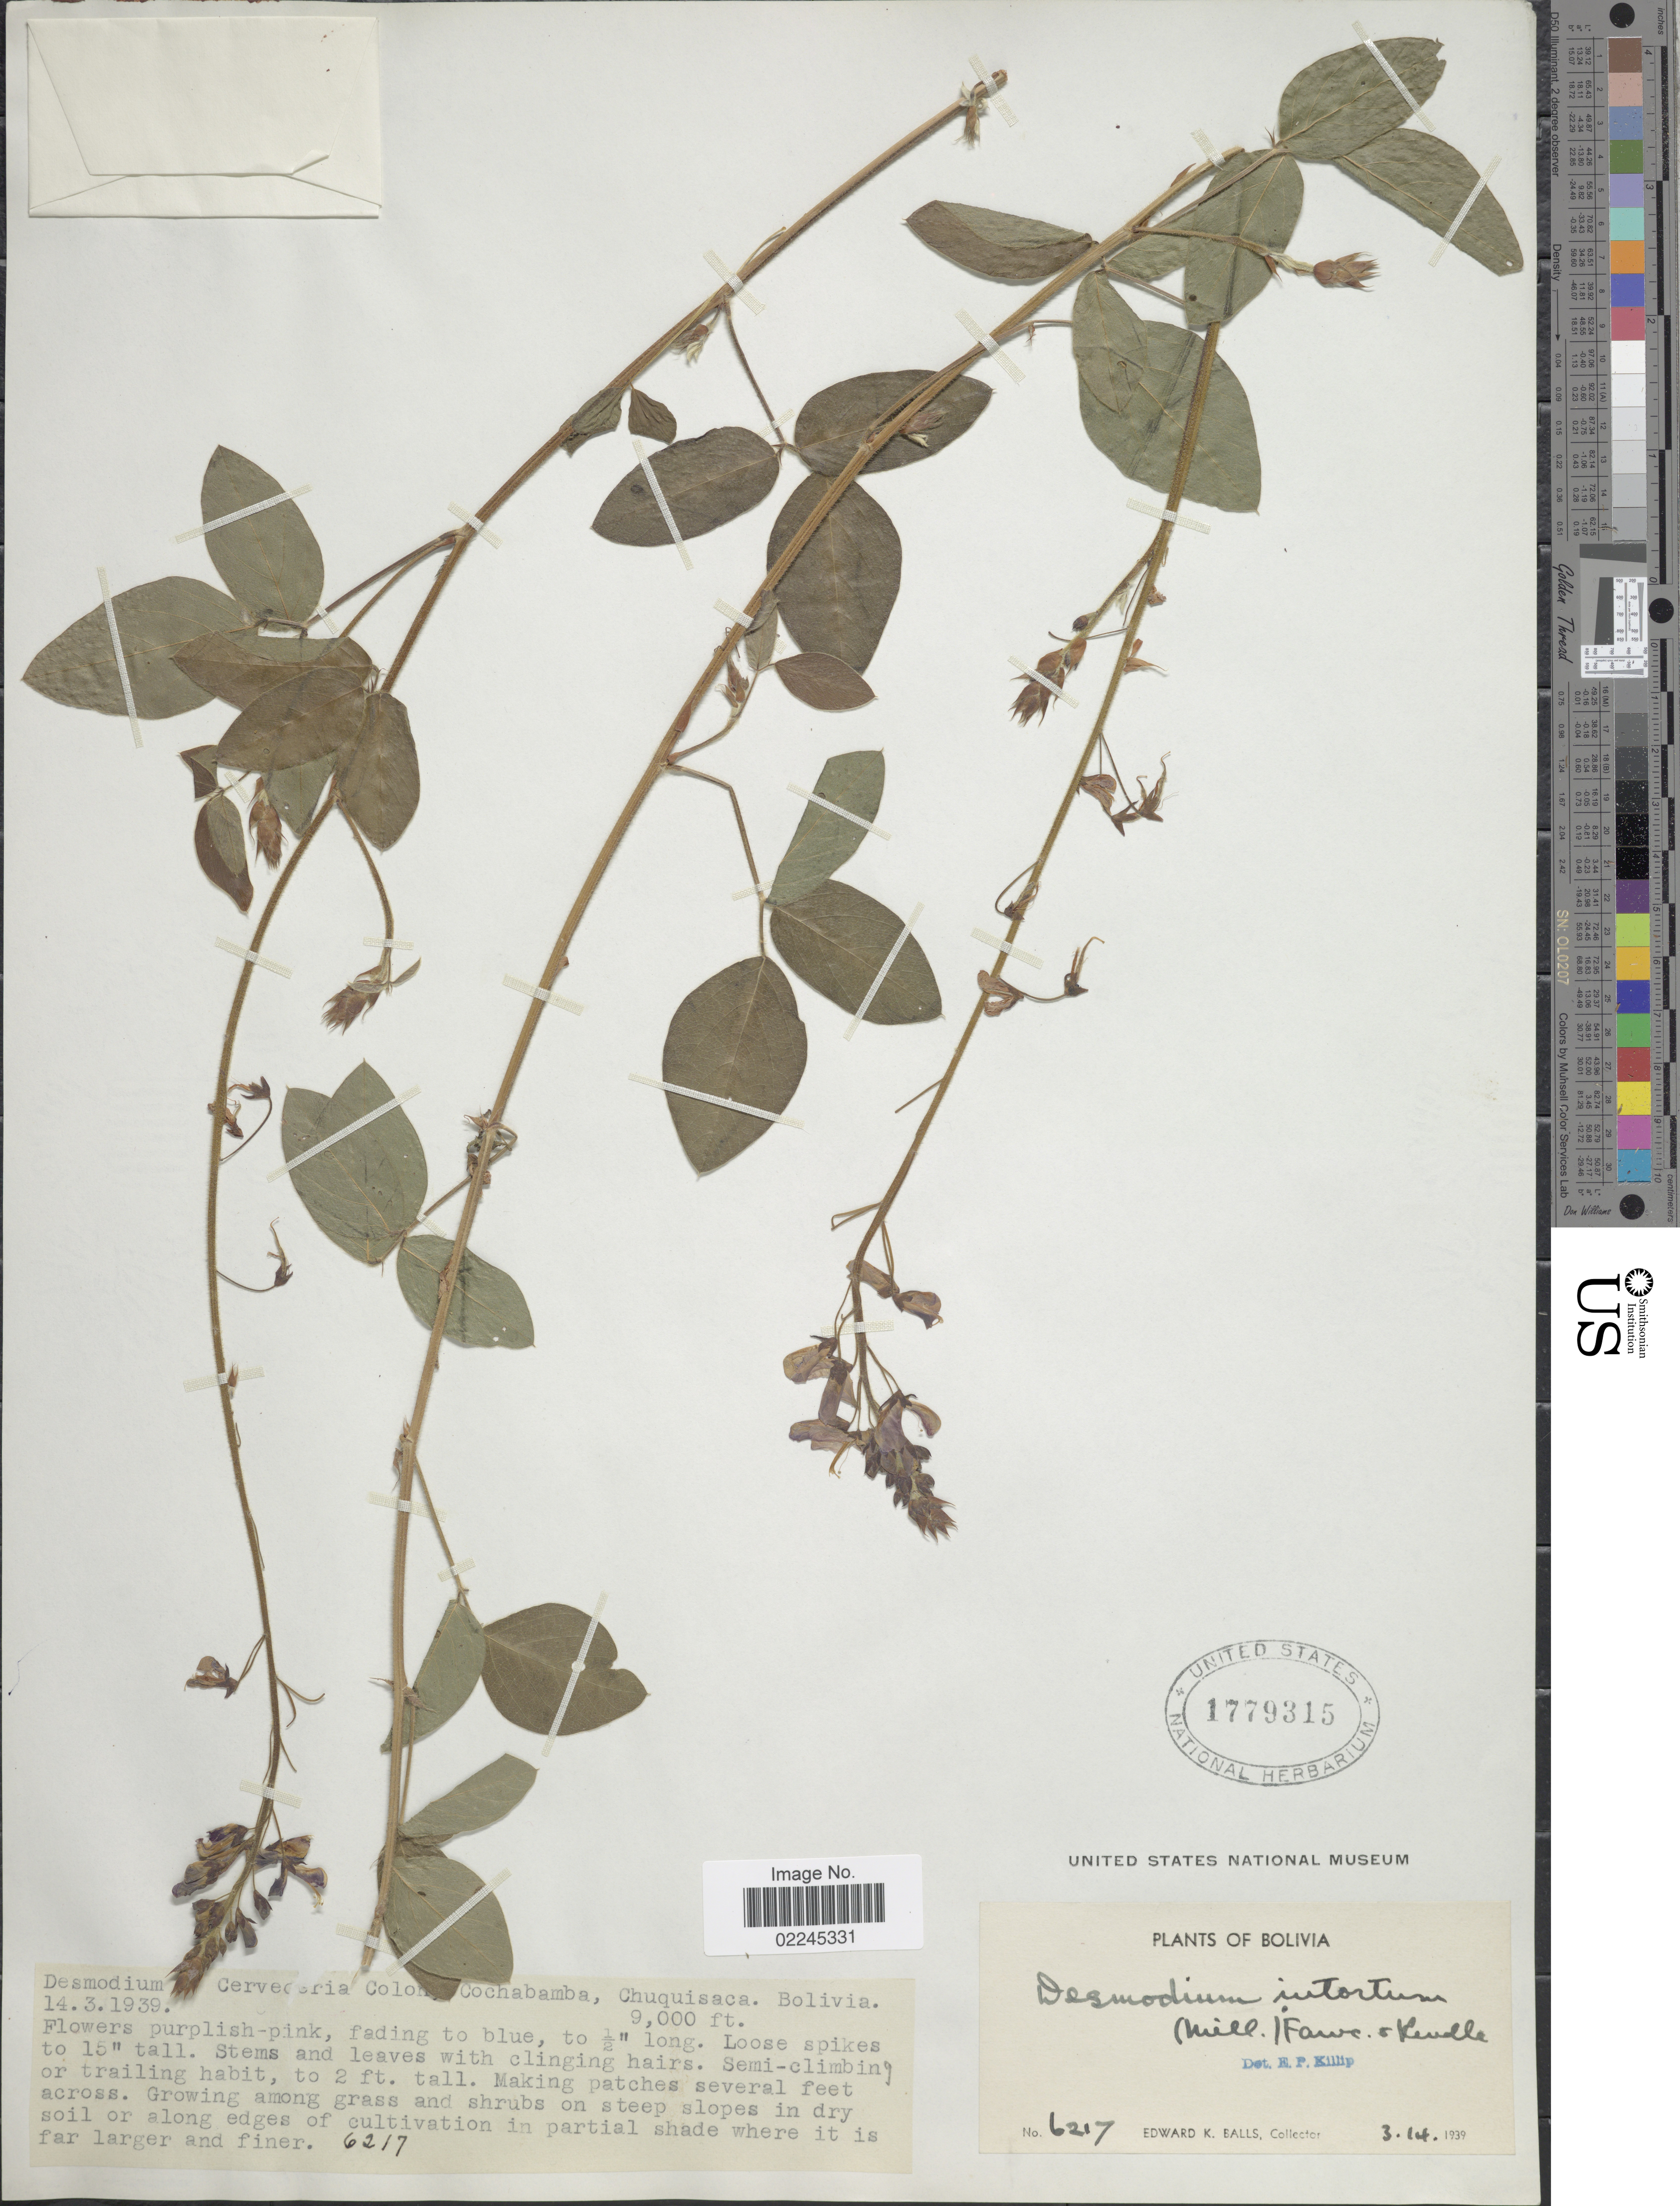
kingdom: Plantae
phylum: Tracheophyta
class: Magnoliopsida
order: Fabales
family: Fabaceae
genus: Desmodium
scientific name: Desmodium intortum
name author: (Mill.) Urb.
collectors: E. K. Balls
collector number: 6217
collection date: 1939-03-14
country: Bolivia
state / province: Cochabamba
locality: Cerveceria Colony, Cochabamba, Chuquisaca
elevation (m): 2743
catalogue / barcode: US 1779315